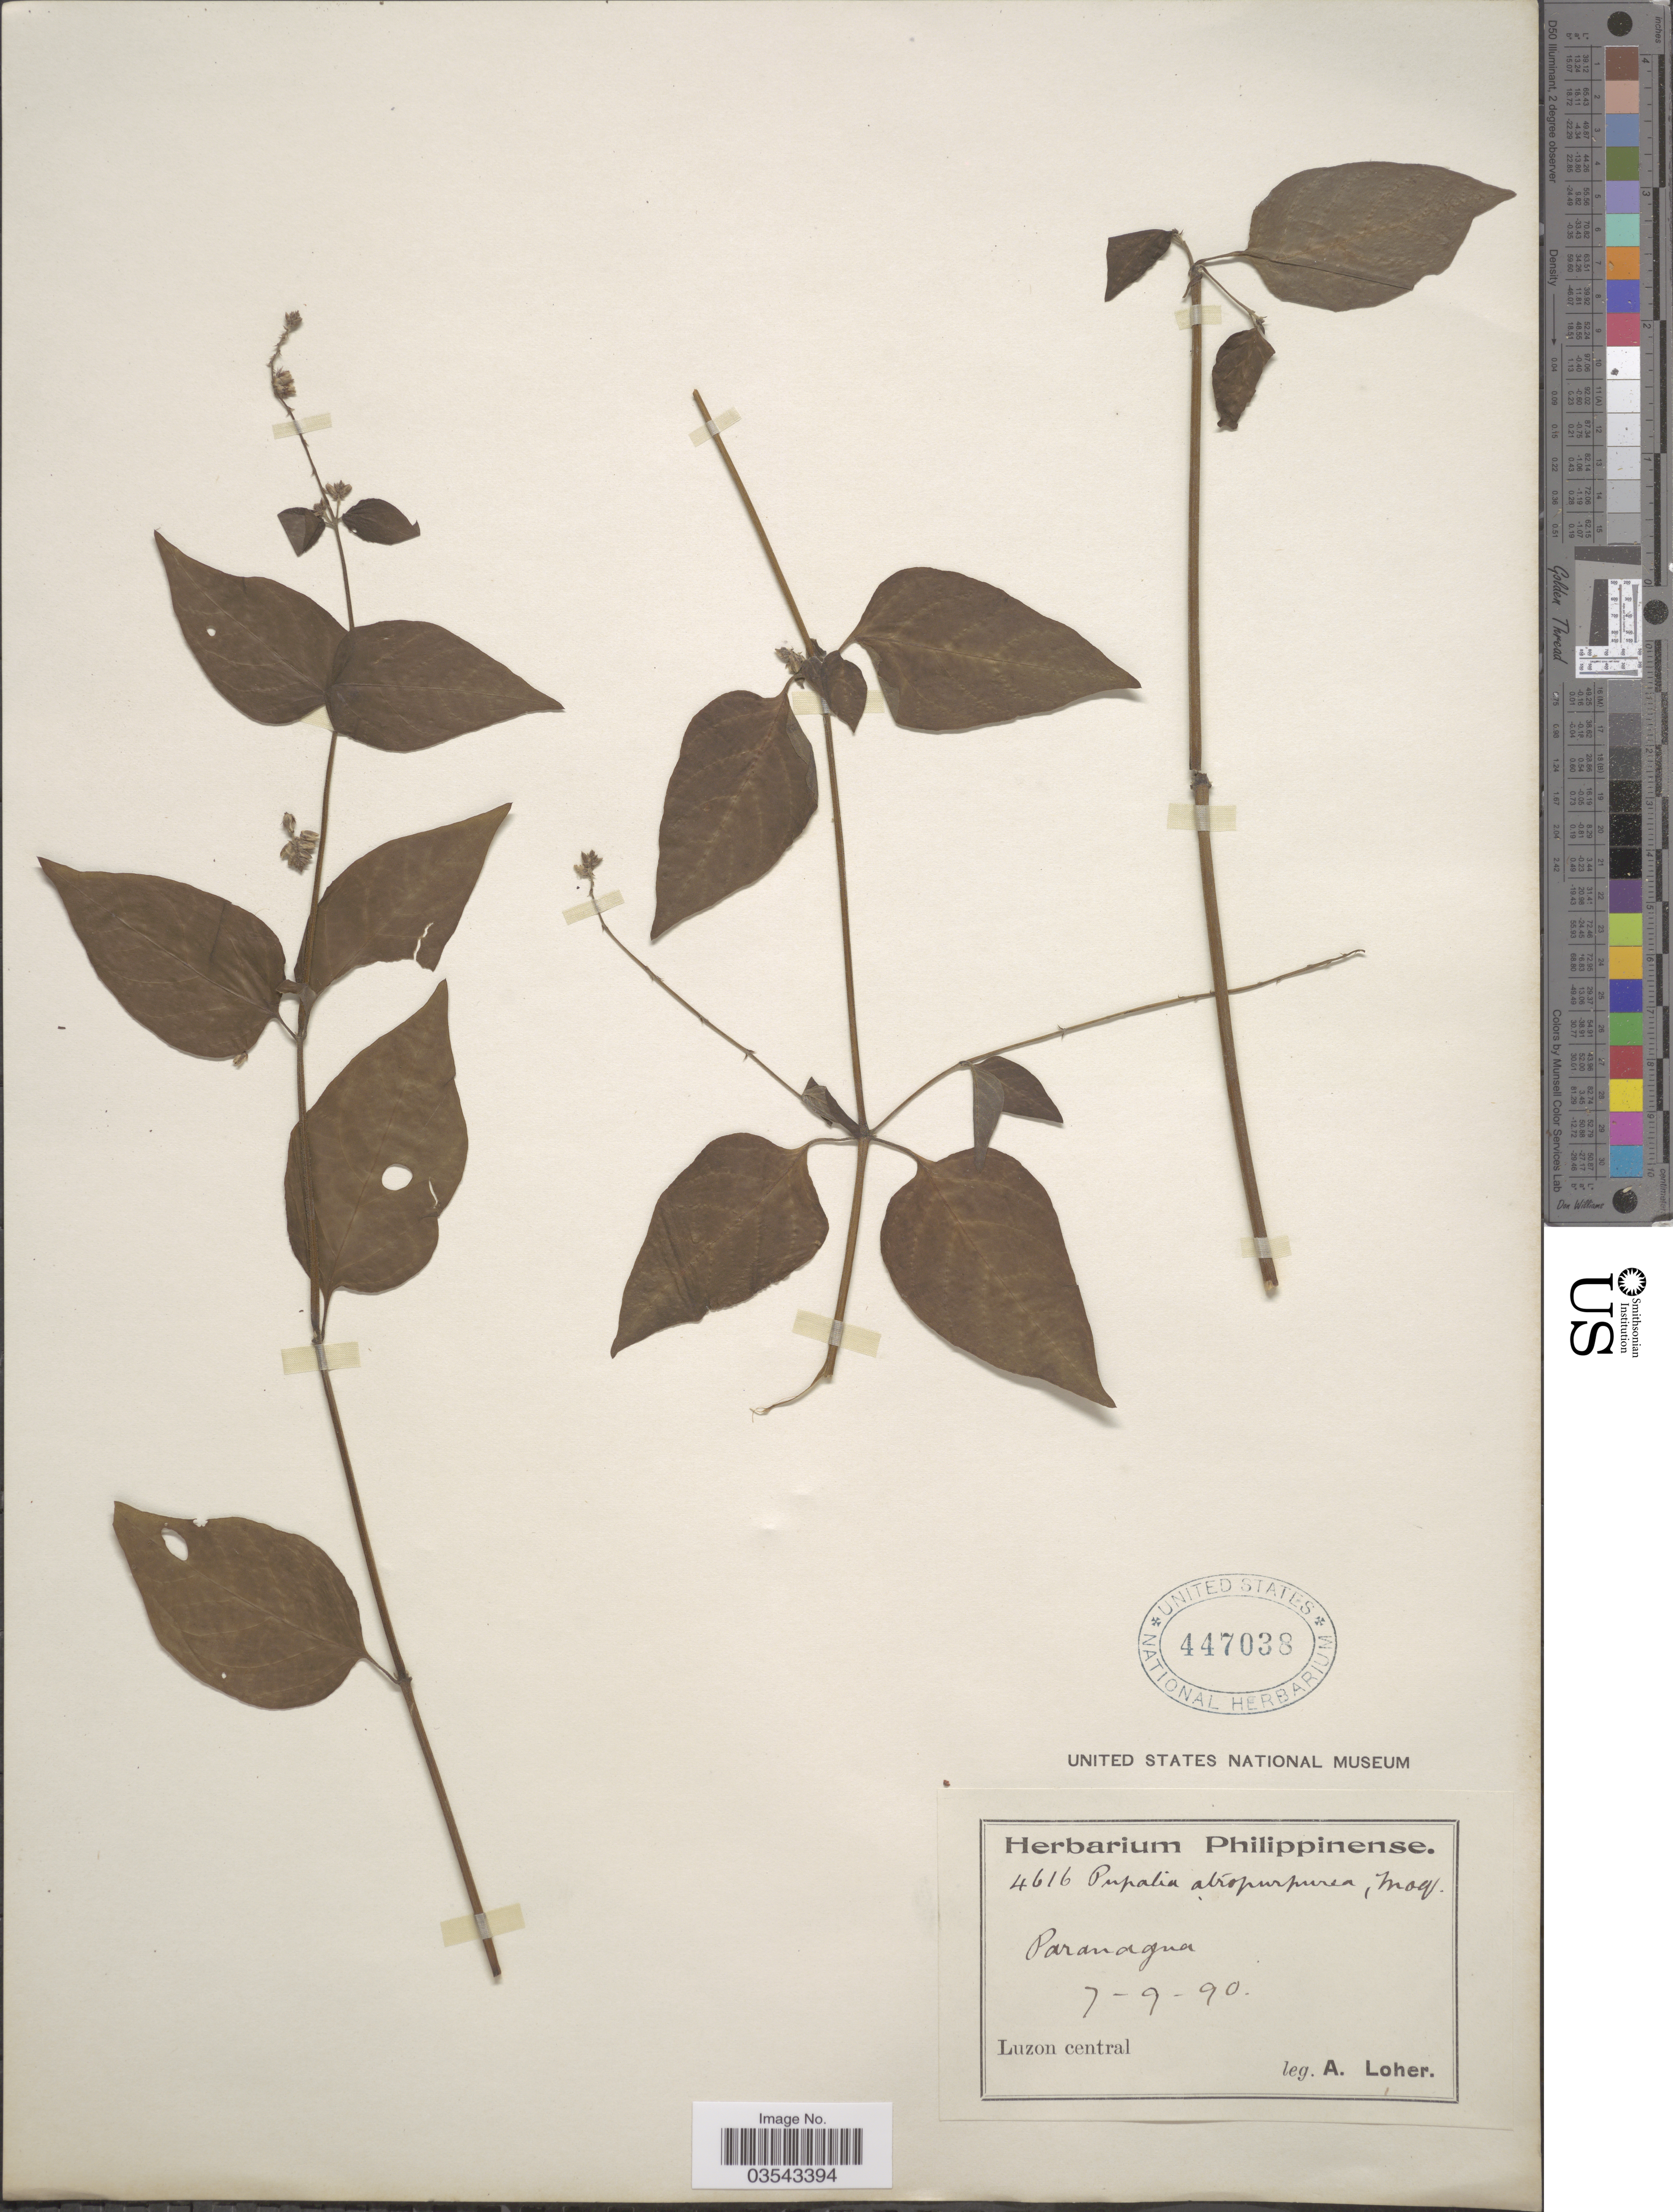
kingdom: Plantae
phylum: Tracheophyta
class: Magnoliopsida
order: Caryophyllales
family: Amaranthaceae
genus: Pupalia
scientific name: Pupalia lappacea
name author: (L.) A. Juss.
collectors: A. Loher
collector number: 4616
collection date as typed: Transcribed d/m/y: 7/9/90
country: Philippines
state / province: Central Luzon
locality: Paranagua.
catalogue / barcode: US 447038